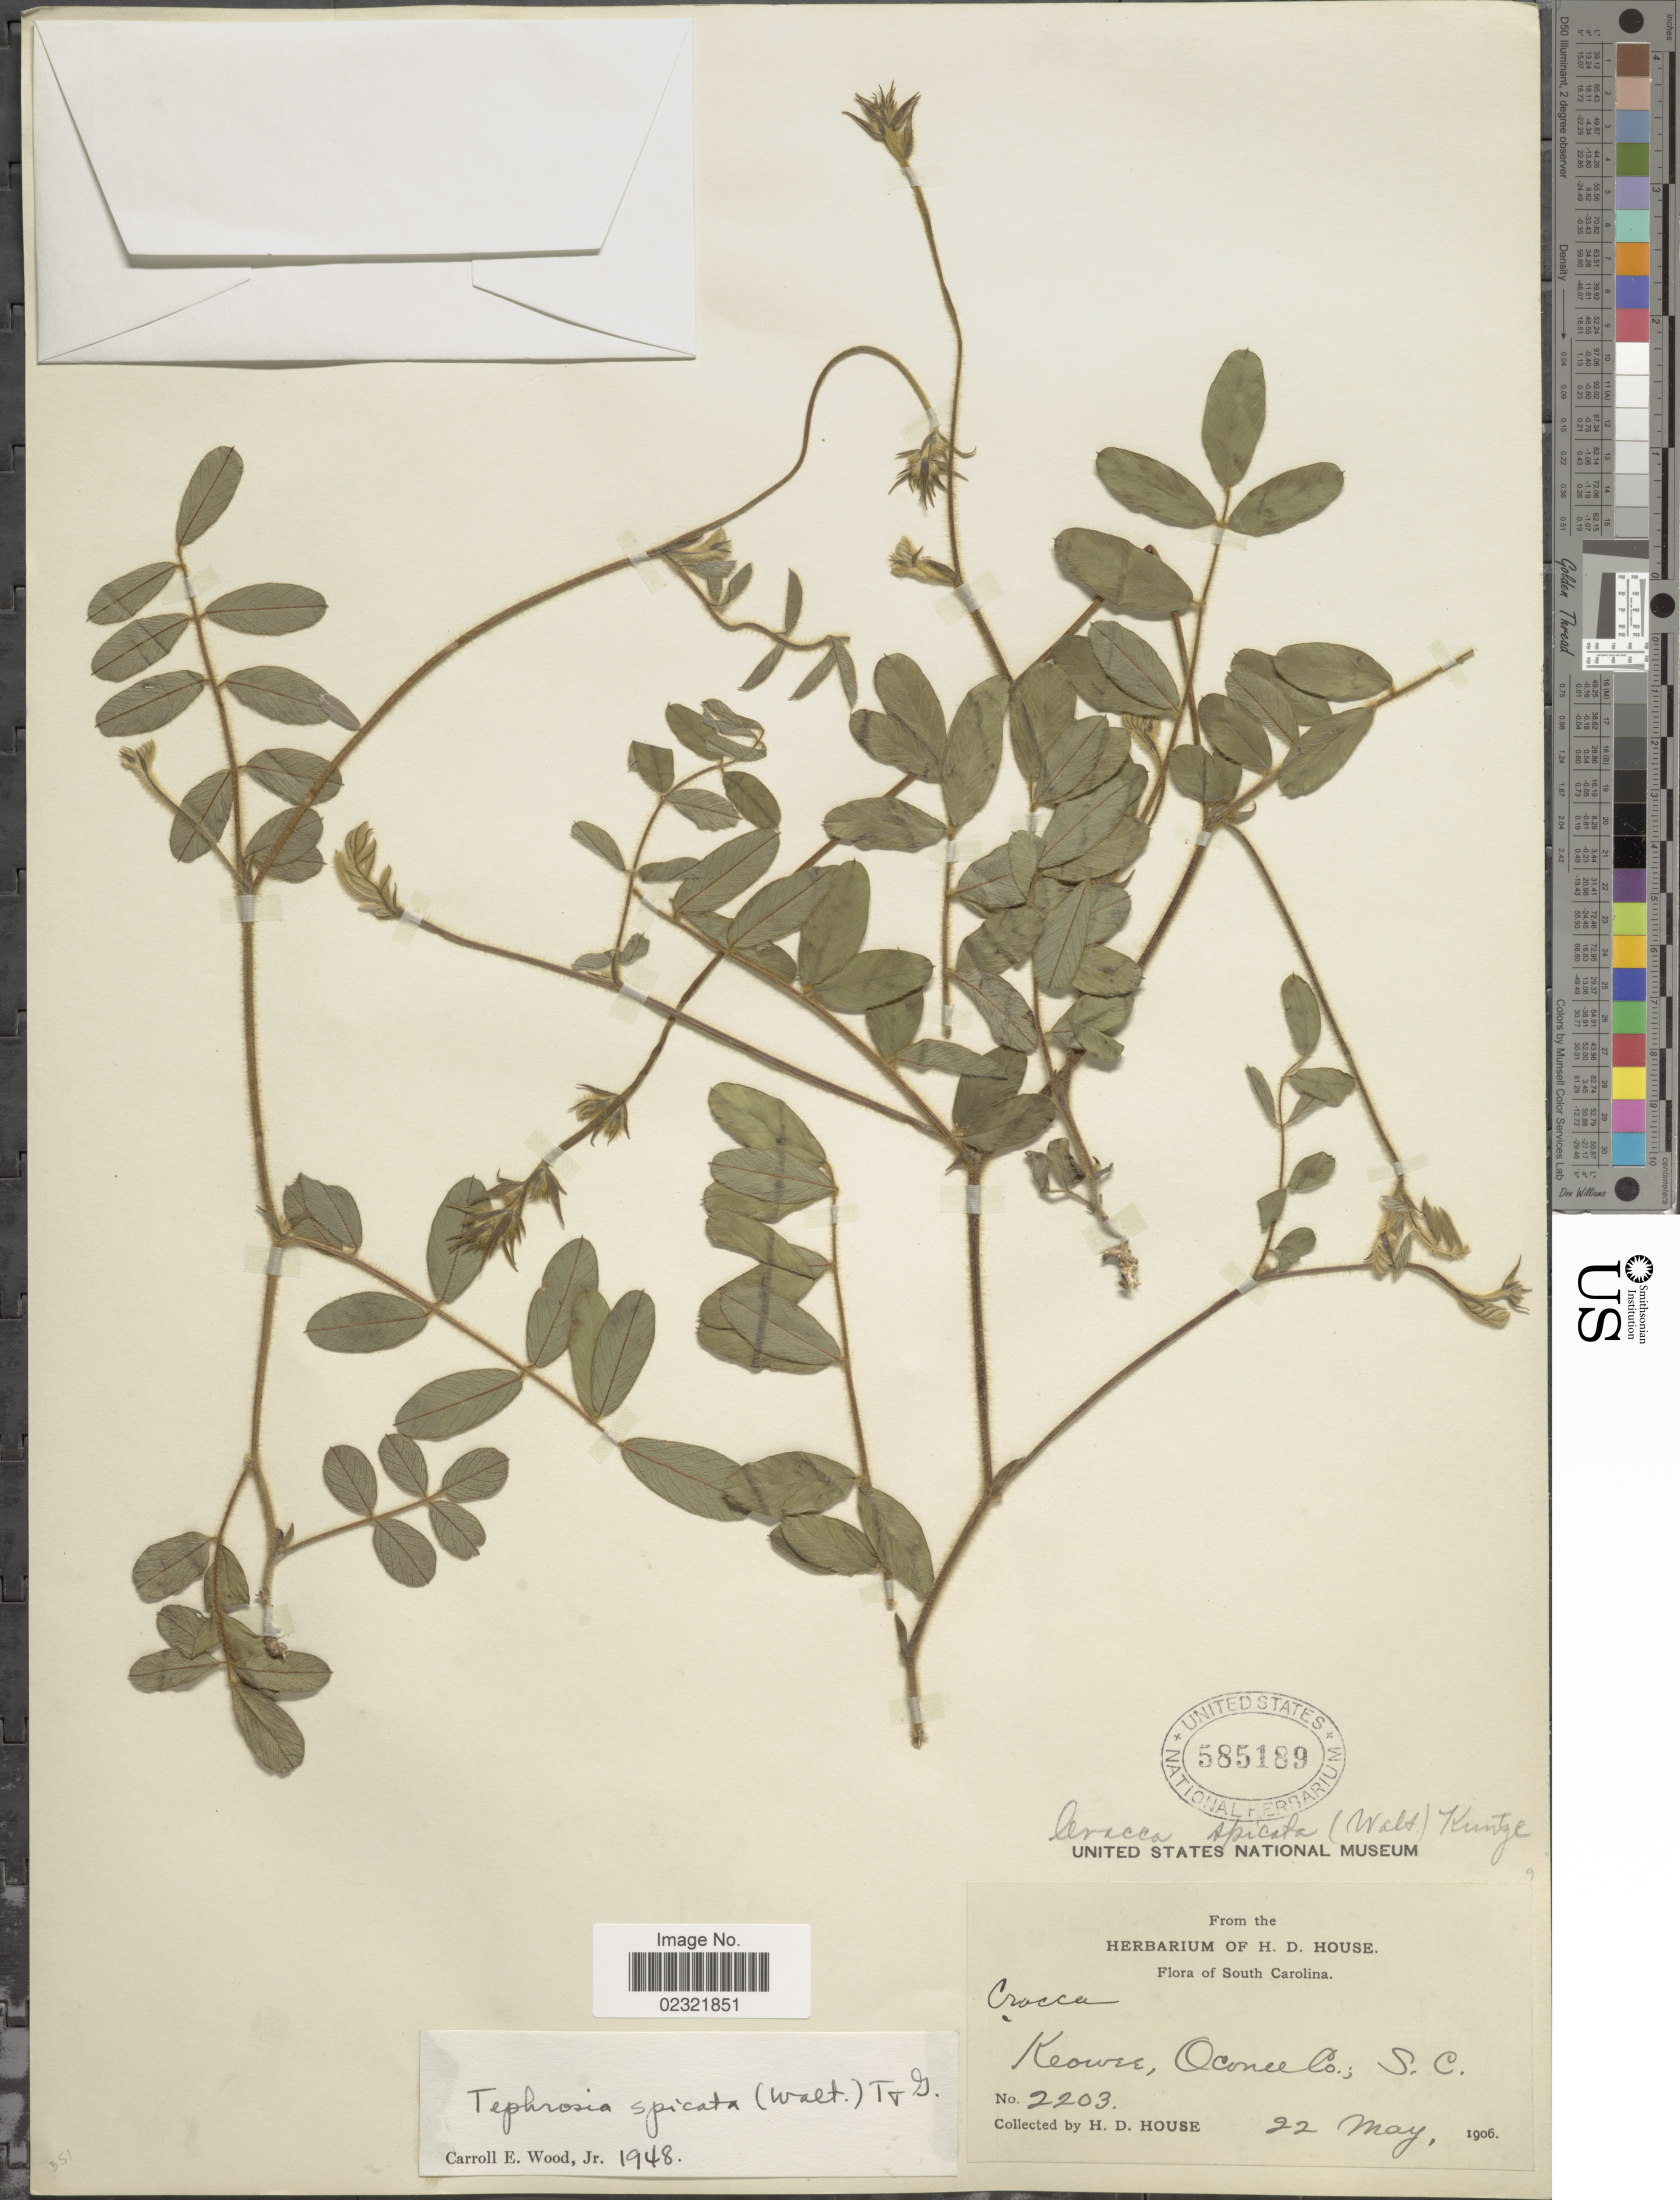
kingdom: Plantae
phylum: Tracheophyta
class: Magnoliopsida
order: Fabales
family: Fabaceae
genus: Tephrosia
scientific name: Tephrosia spicata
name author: (Walter) Torr. & A. Gray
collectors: H. D. House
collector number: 2203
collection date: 1906-05-22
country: United States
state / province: South Carolina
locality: Keowee, Oconee Co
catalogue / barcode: US 585189